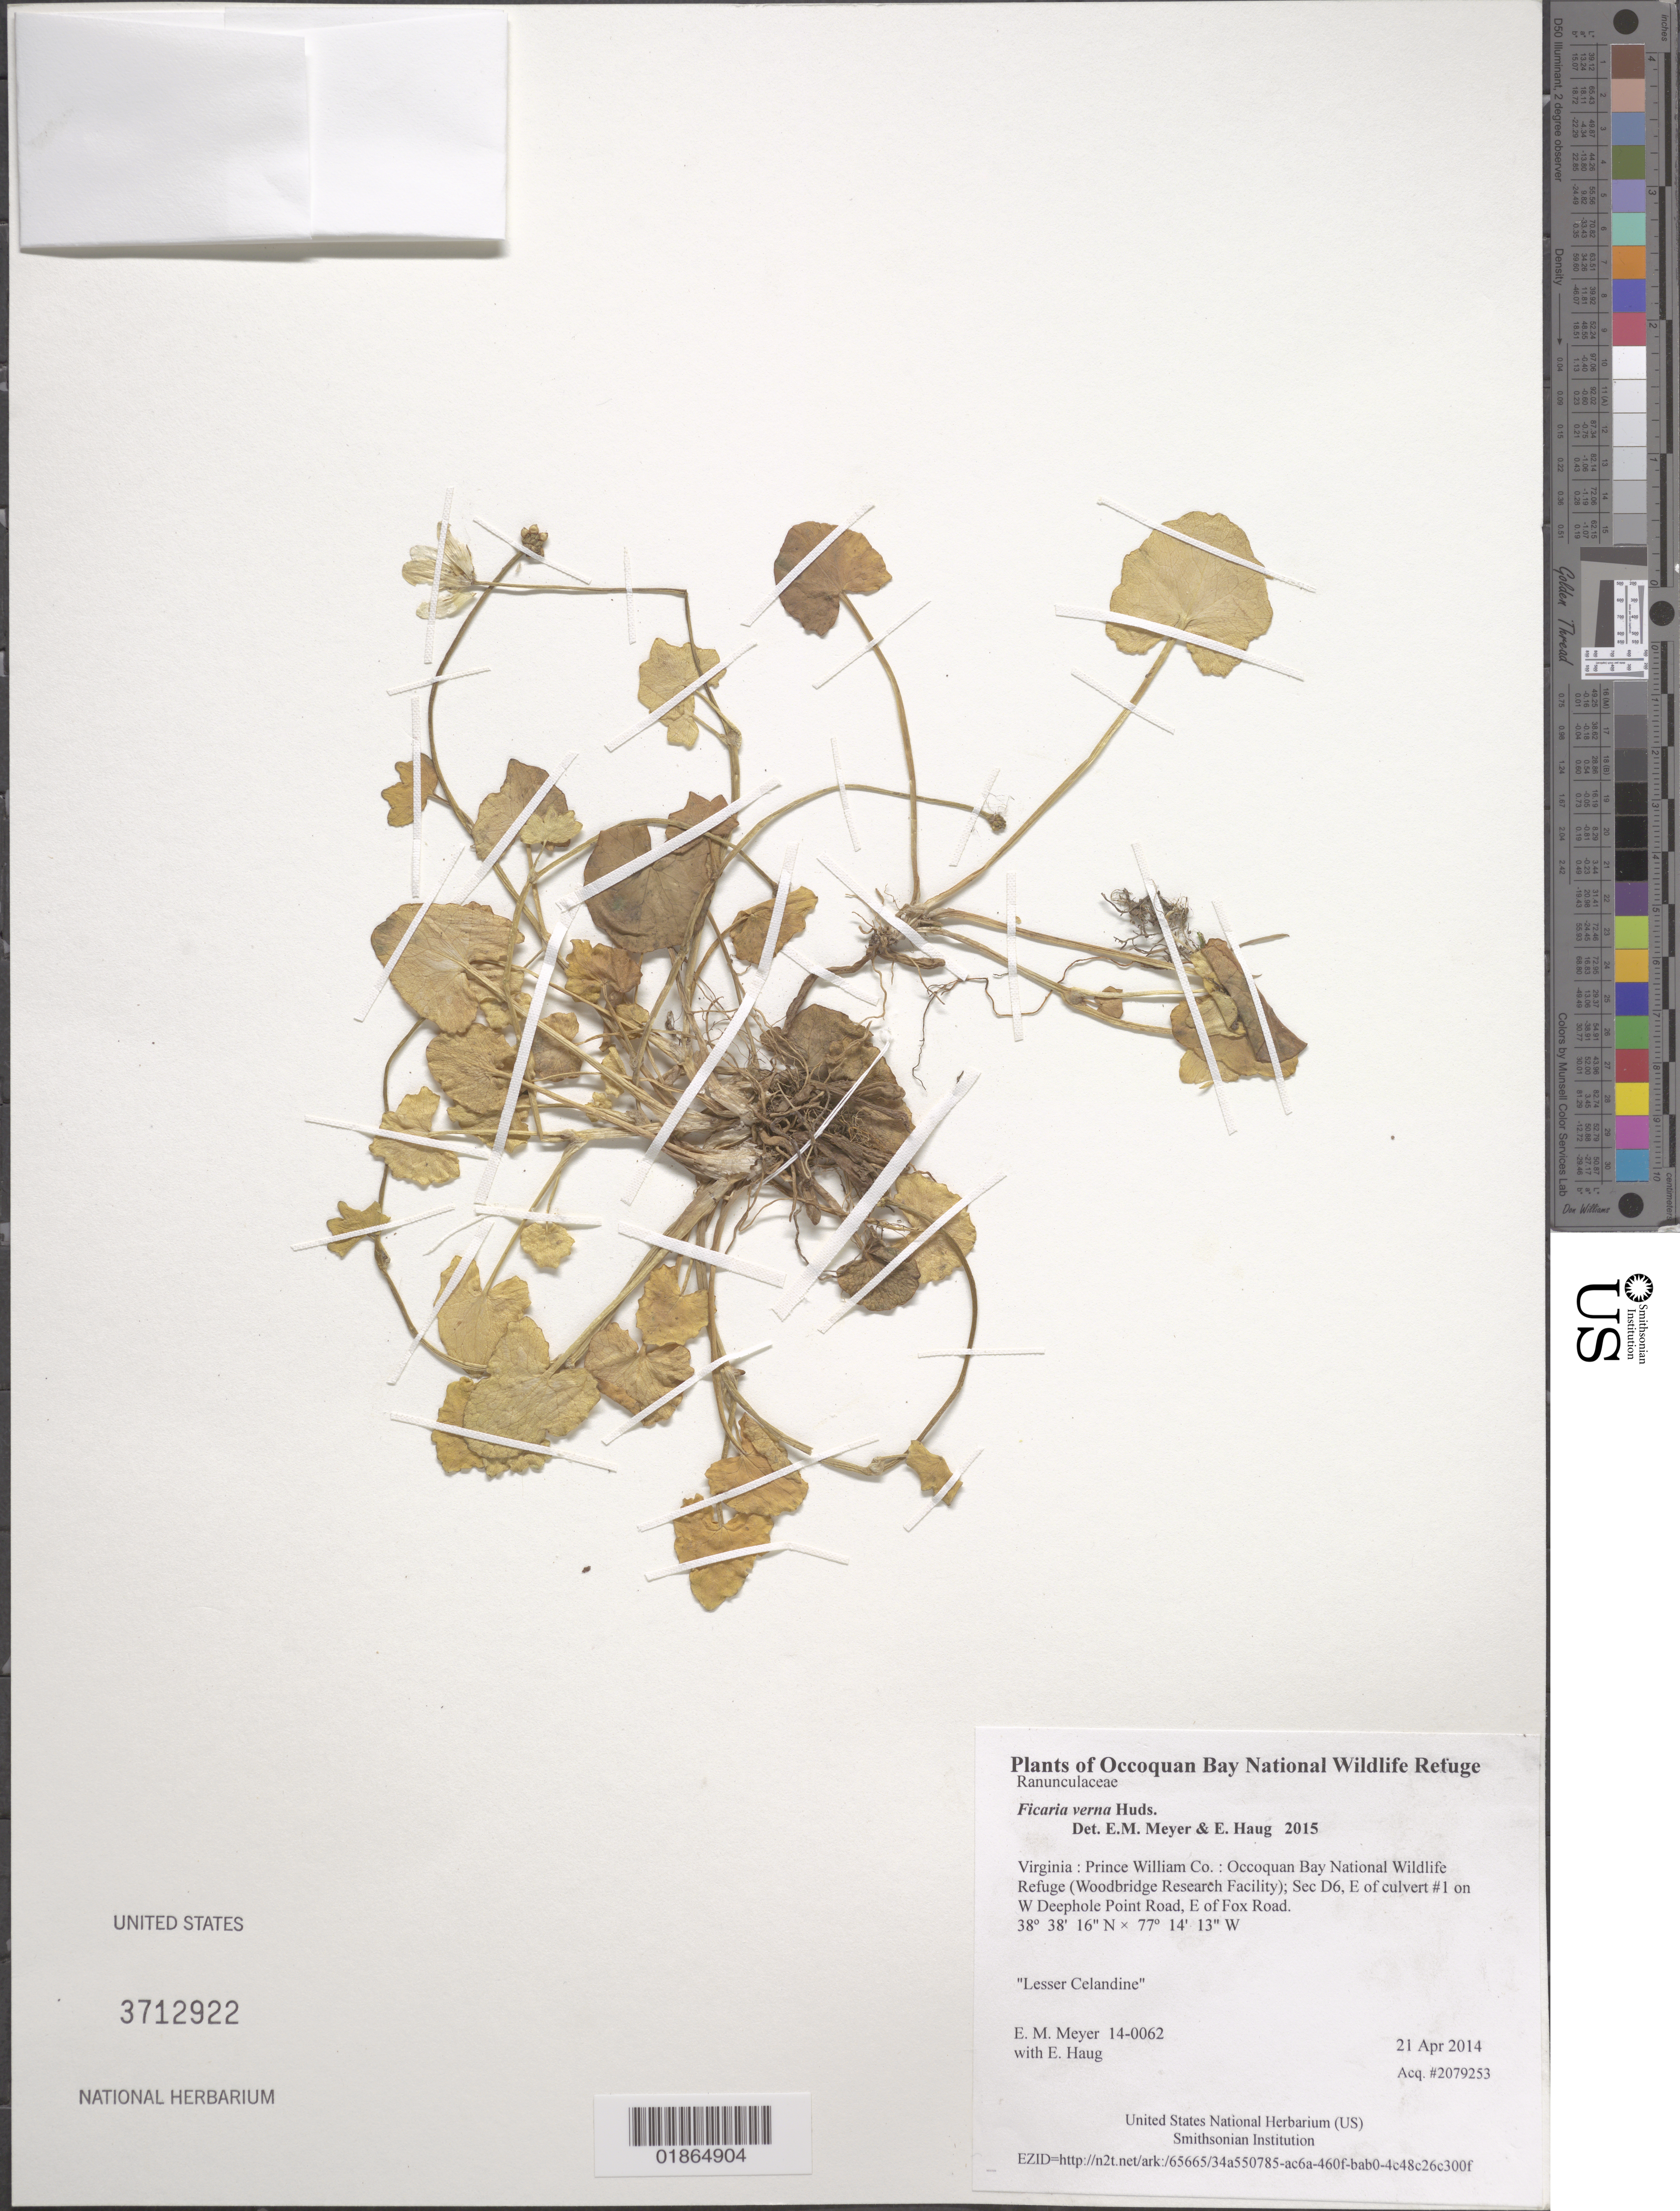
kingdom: Plantae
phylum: Tracheophyta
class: Magnoliopsida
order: Ranunculales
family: Ranunculaceae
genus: Ficaria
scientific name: Ficaria verna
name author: Huds.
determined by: Strong, M. T., (US), Smithsonian Institution - National Museum of Natural History (UNITED STATES)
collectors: E. M. Meyer & E. Haug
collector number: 14-0062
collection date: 2014-04-21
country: United States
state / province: Virginia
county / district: Prince William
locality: Occoquan Bay National Wildlife Refuge (Woodbridge Research Facility); Sec D6, E of culvert #1 on W Deephole Point Road, E of Fox Road.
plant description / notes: Lesser Celandine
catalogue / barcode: US 3712922